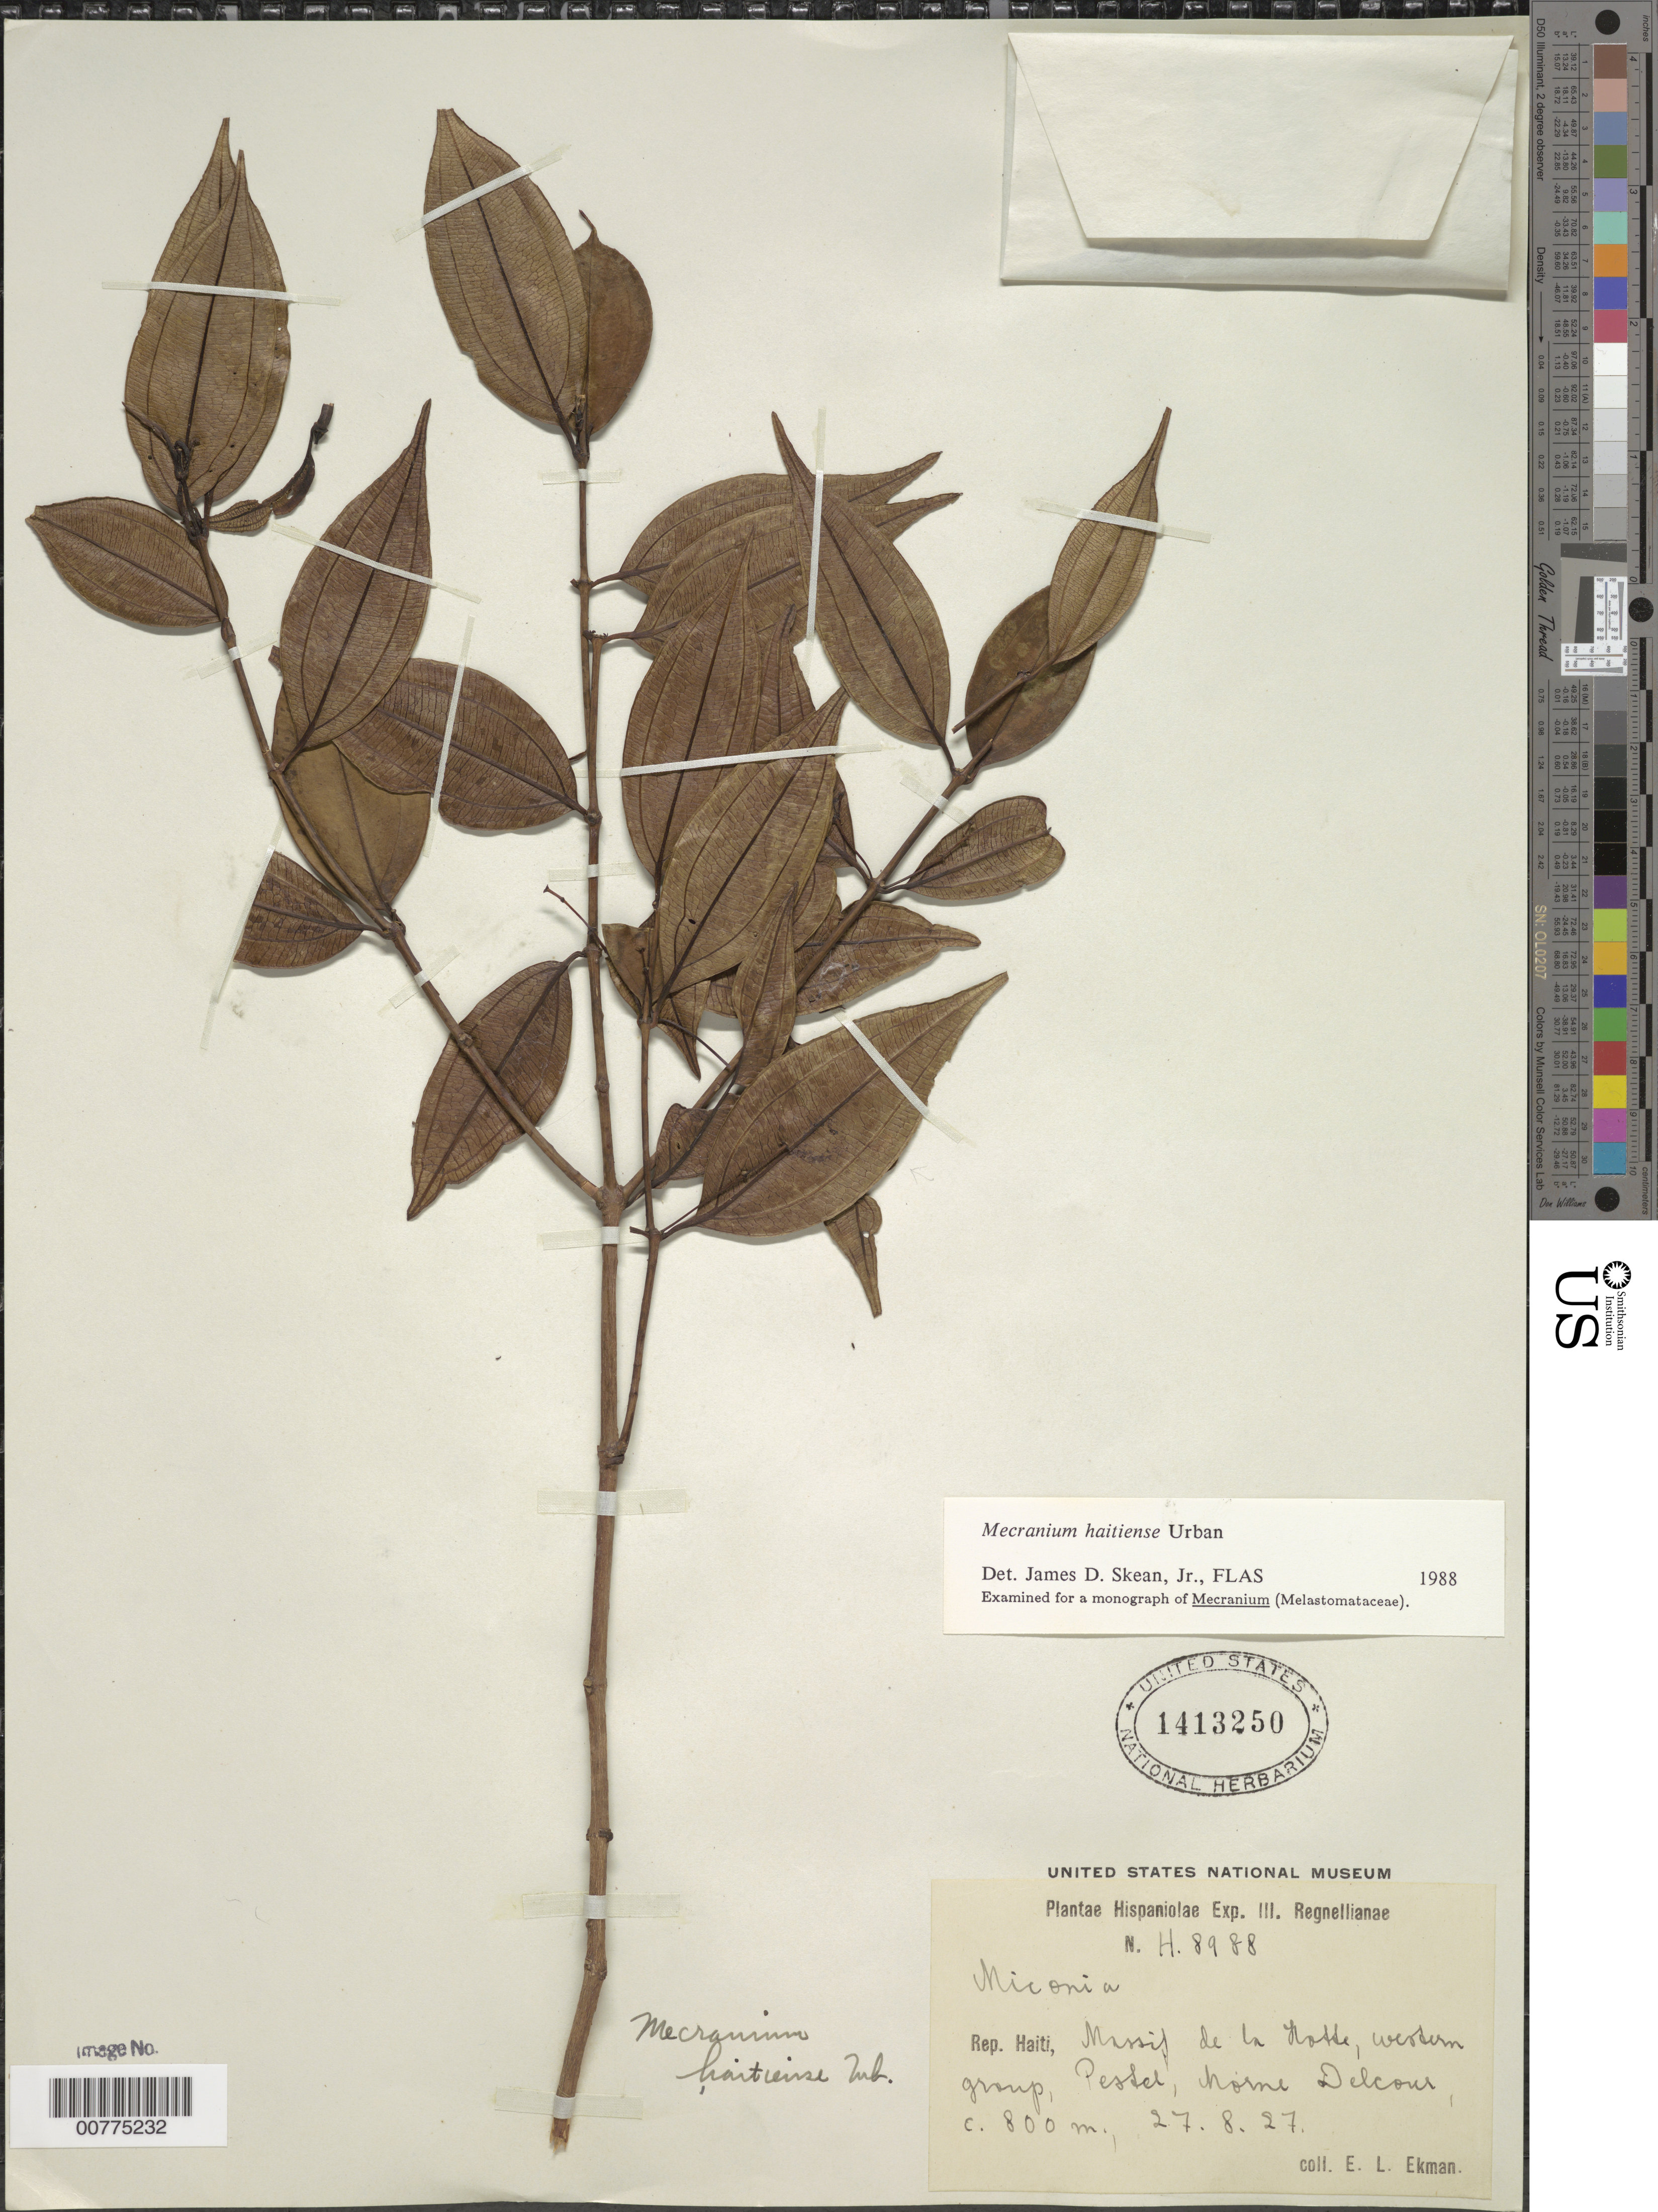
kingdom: Plantae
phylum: Tracheophyta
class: Magnoliopsida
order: Myrtales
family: Melastomataceae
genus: Mecranium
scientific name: Mecranium haitiense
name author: Urb.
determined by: Skean, J. D., Jr.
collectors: E. L. Ekman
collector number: H 8988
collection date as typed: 27 Aug 1927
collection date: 1927-08-27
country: Haiti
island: Hispaniola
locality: Massif de la Hotte, western group, Pestel, Morne Delcour.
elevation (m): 800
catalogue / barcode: US 1413250